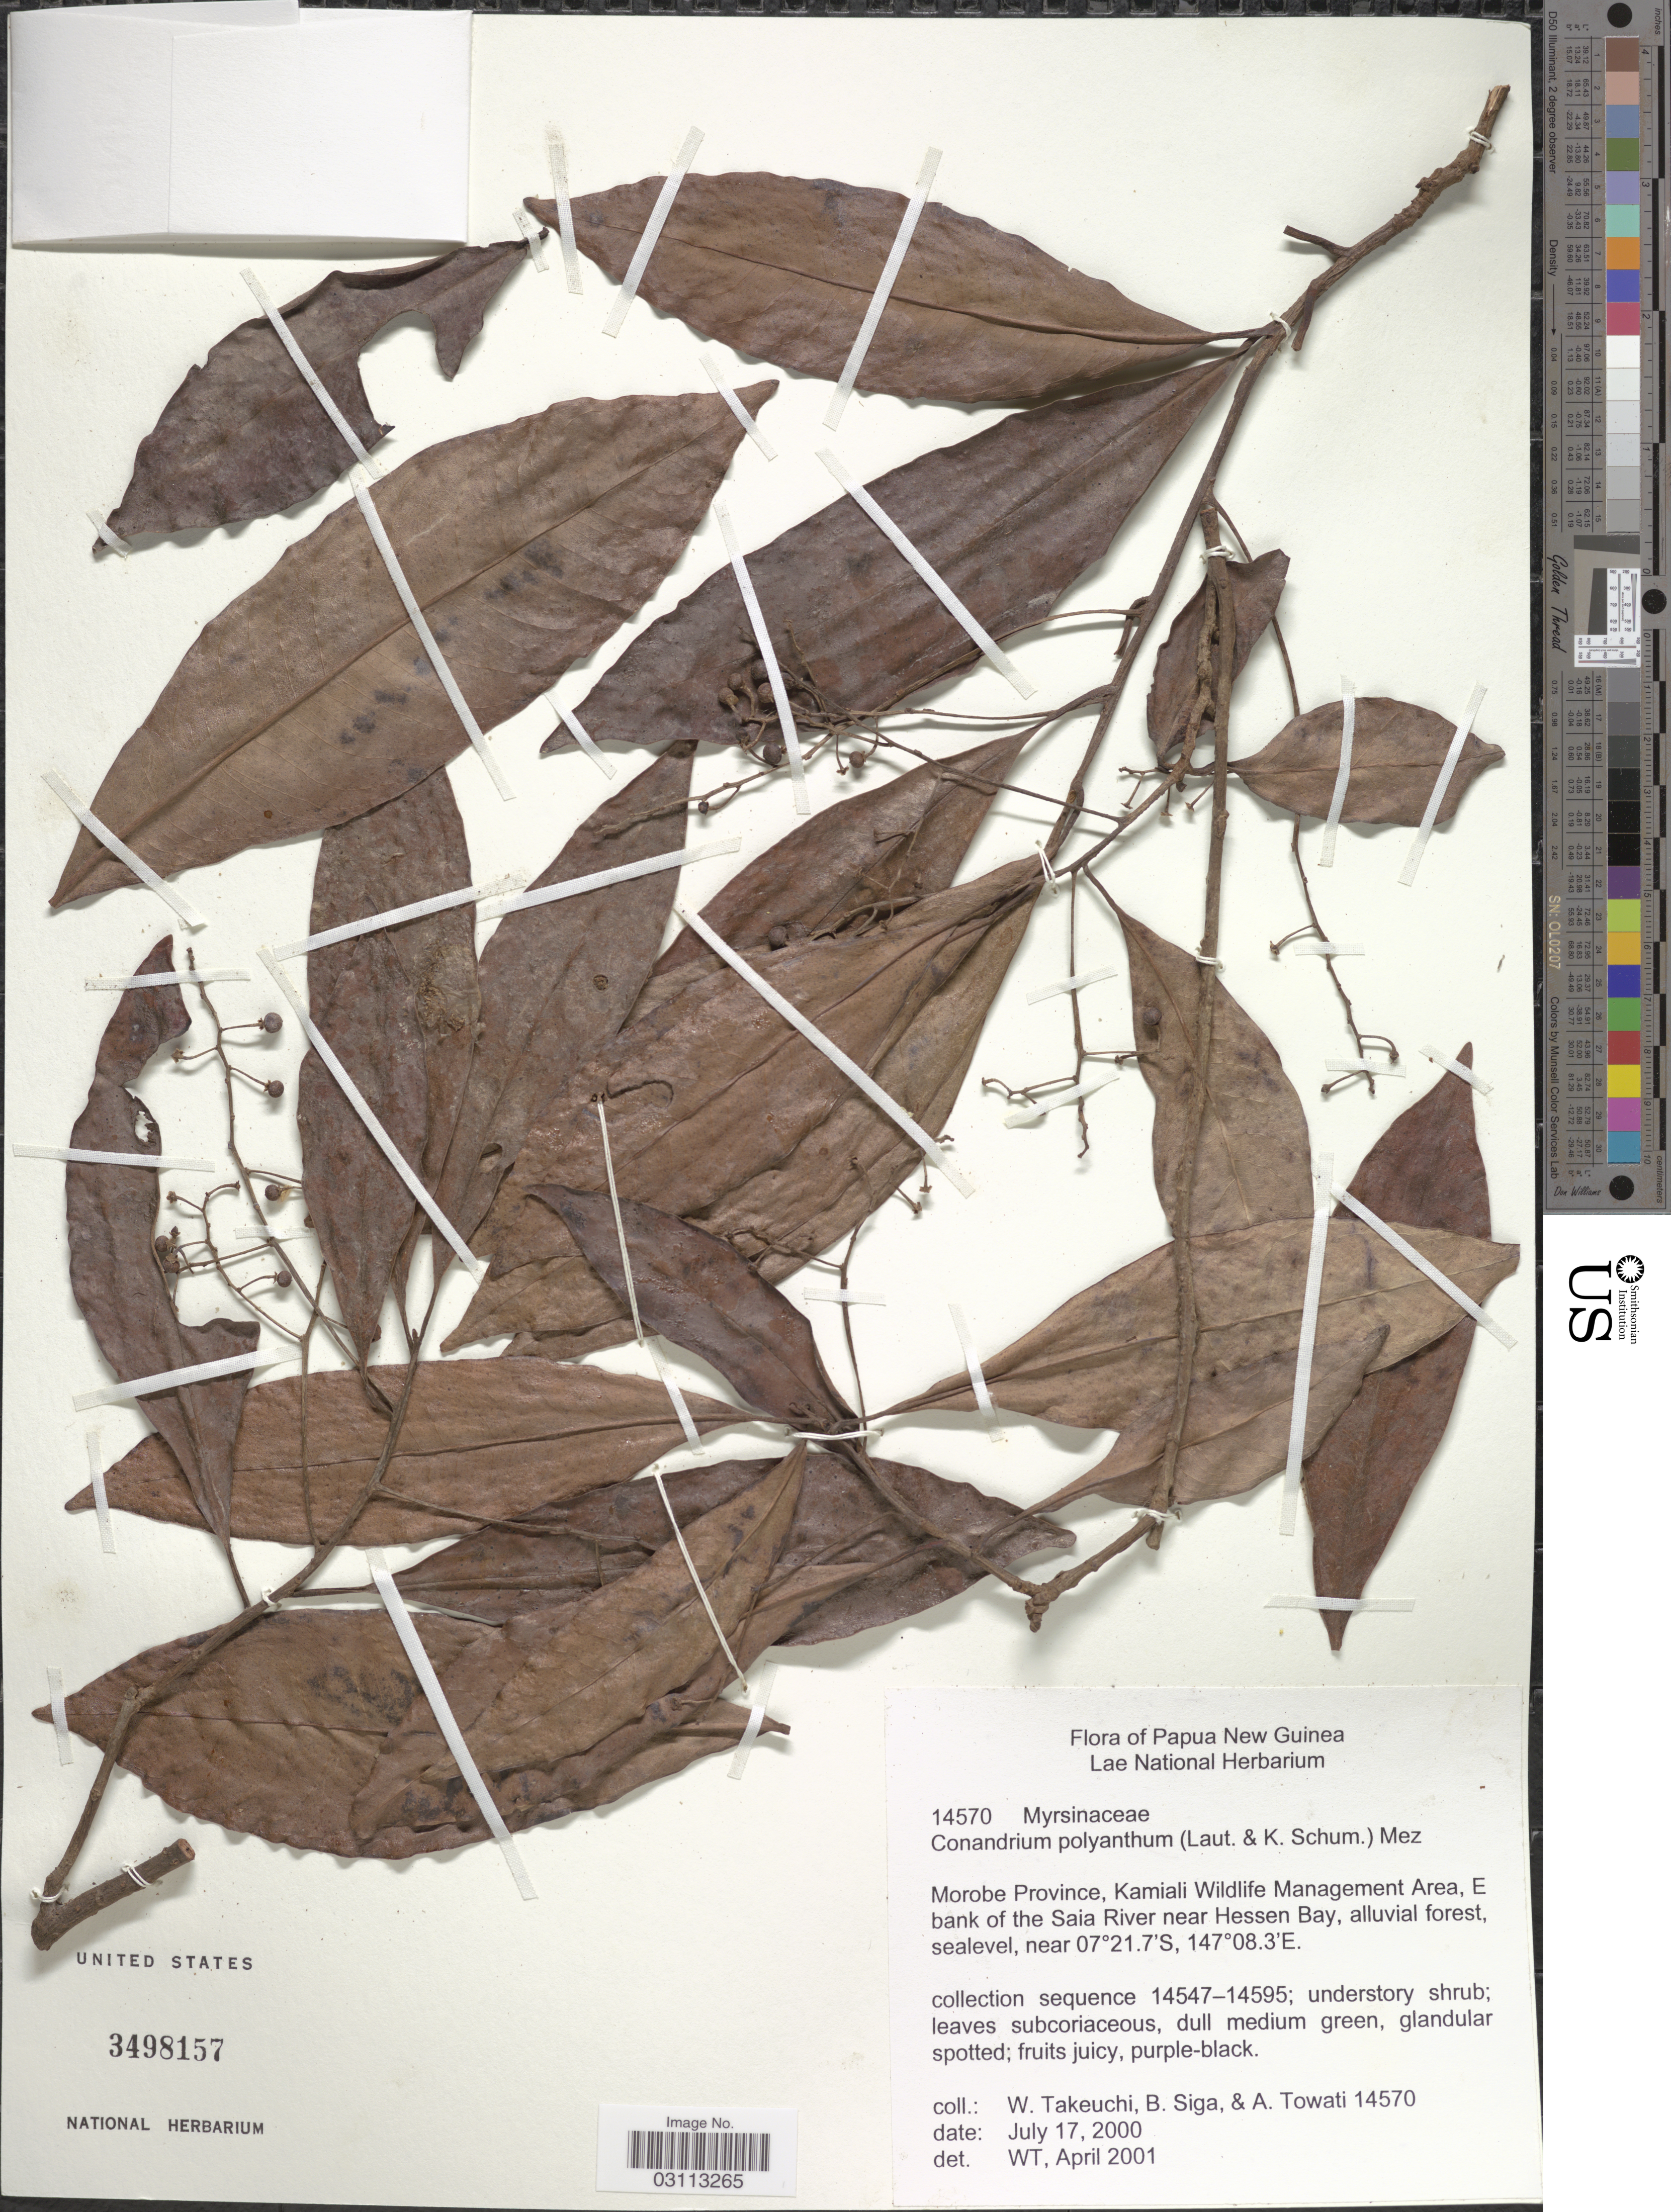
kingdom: Plantae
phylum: Tracheophyta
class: Magnoliopsida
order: Ericales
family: Primulaceae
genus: Conandrium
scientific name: Conandrium polyanthum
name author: (Lauterb. & K. Schum.) Mez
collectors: W. Takeuchi, B. Siga & A. Towati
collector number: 14570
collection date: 2000-07-17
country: Papua New Guinea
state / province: Morobe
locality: Morobe Province, Kamiali Wildlife Management Area, E bank of the Saia River near Hessen Bay.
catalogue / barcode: US 3498157